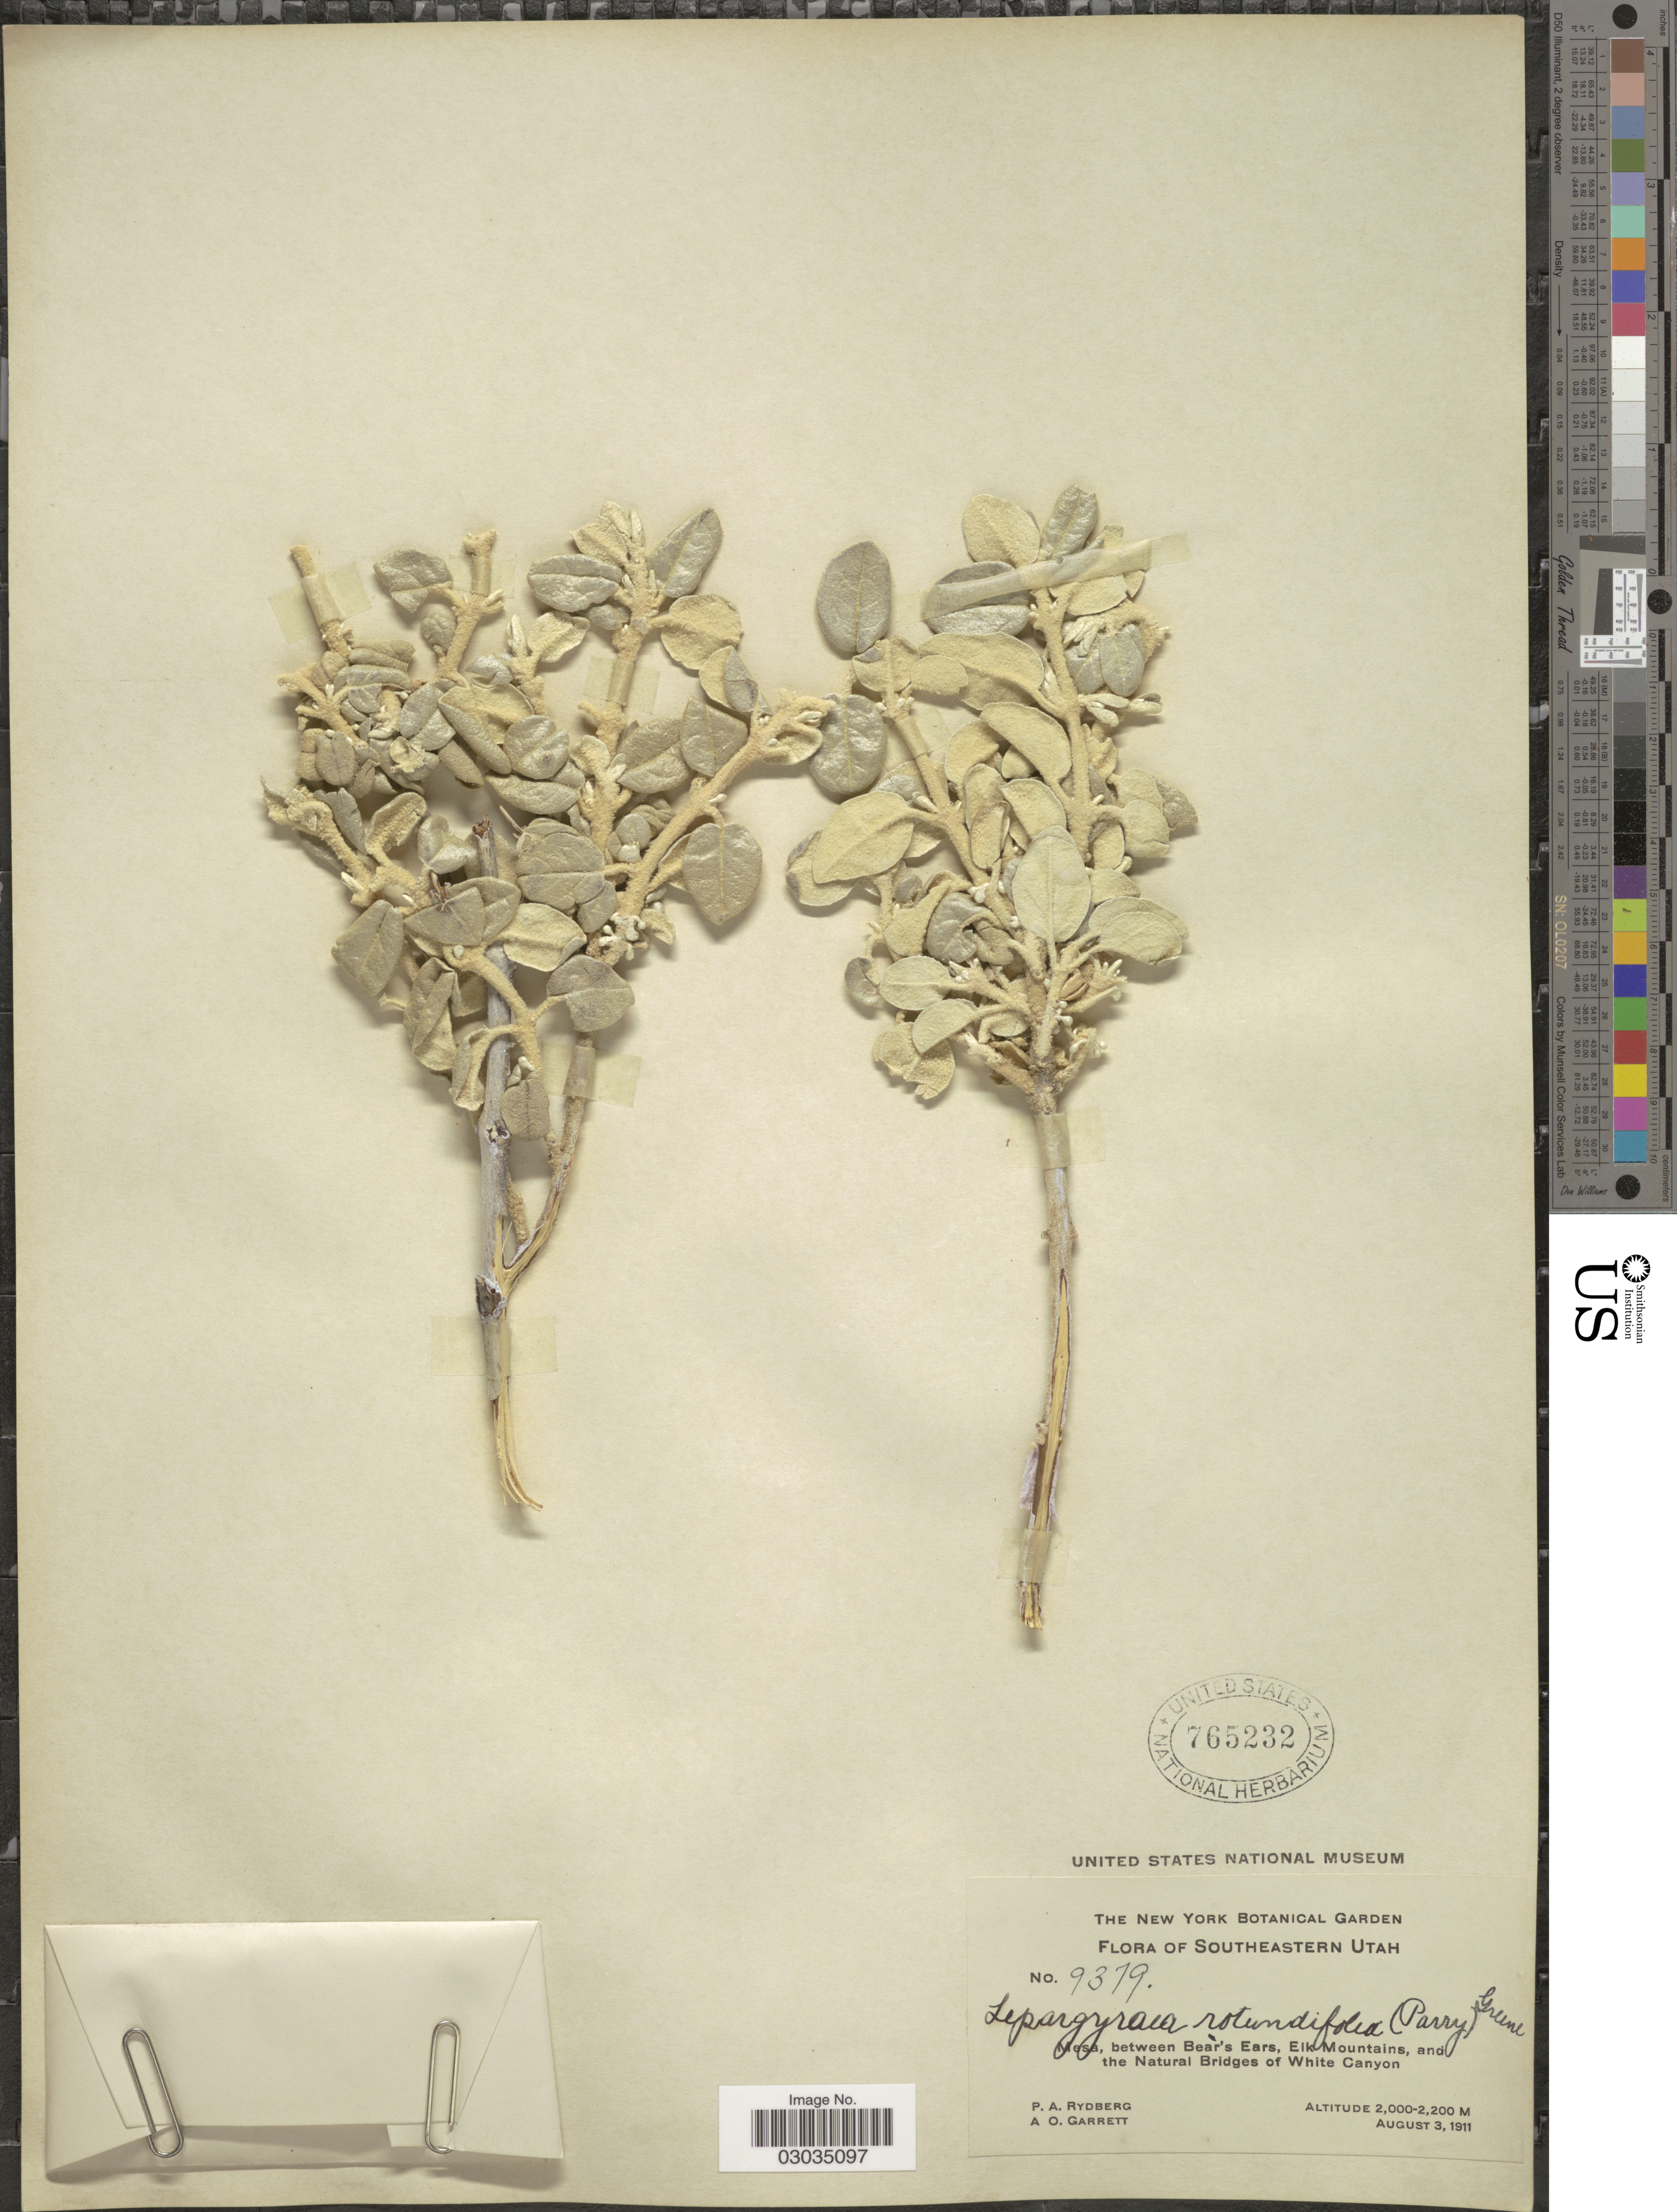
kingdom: Plantae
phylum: Tracheophyta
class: Magnoliopsida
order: Rosales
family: Elaeagnaceae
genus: Shepherdia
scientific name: Shepherdia rotundifolia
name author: Parry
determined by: Strong, Mark T., (BOT), Smithsonian Institution - National Museum of Natural History (UNITED STATES)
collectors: P. A. Rydberg & A. O. Garrett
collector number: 9379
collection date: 1911-08-03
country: United States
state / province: Utah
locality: Southeastern Utah, Mesa, between Bear's Ears, Elk Mountains, and the Natural Bridges of White Canyon.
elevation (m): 2000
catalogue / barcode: US 765232